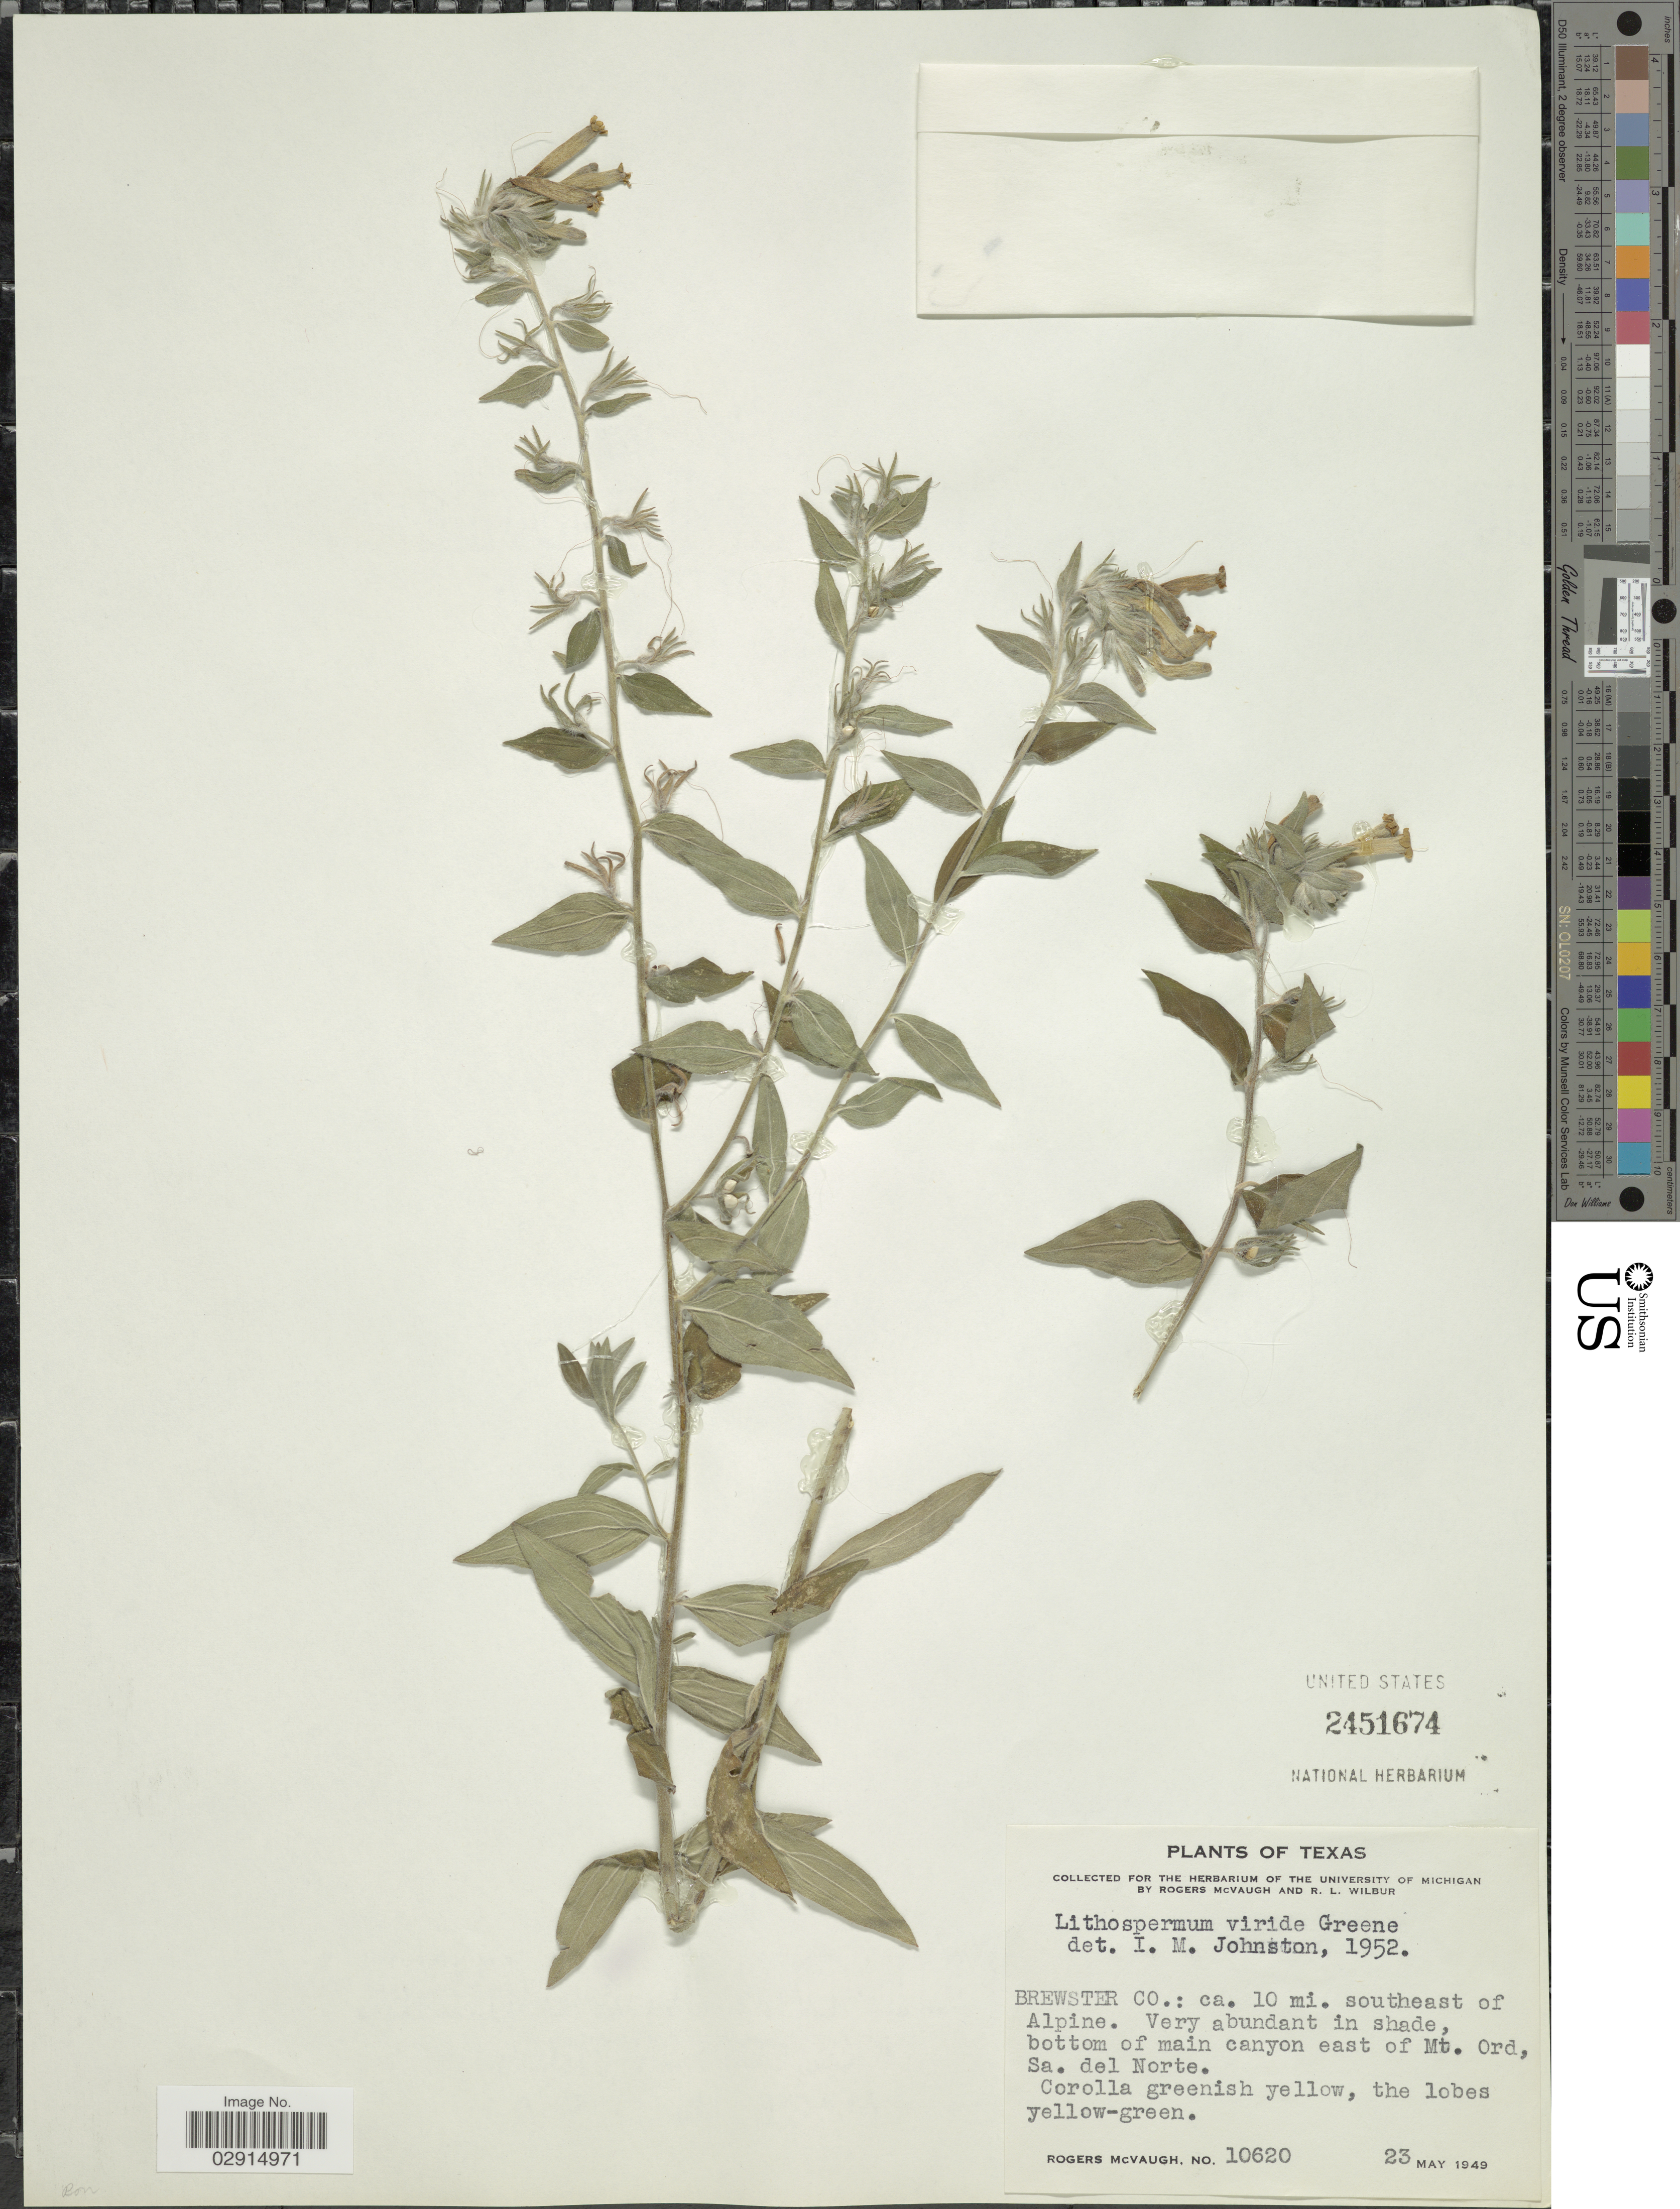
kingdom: Plantae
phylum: Tracheophyta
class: Magnoliopsida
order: Boraginales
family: Boraginaceae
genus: Lithospermum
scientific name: Lithospermum viride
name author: Greene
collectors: R. McVaugh & R. L. Wilbur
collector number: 10620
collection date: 1949-05-23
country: United States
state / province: Texas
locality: Brewster Co.: ca. 10 mi. southeast of Alpine. Very abundant in shade, bottom of main canyon east of Mt. Ord, Sa. del Norte. Texas.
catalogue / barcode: US 2451674